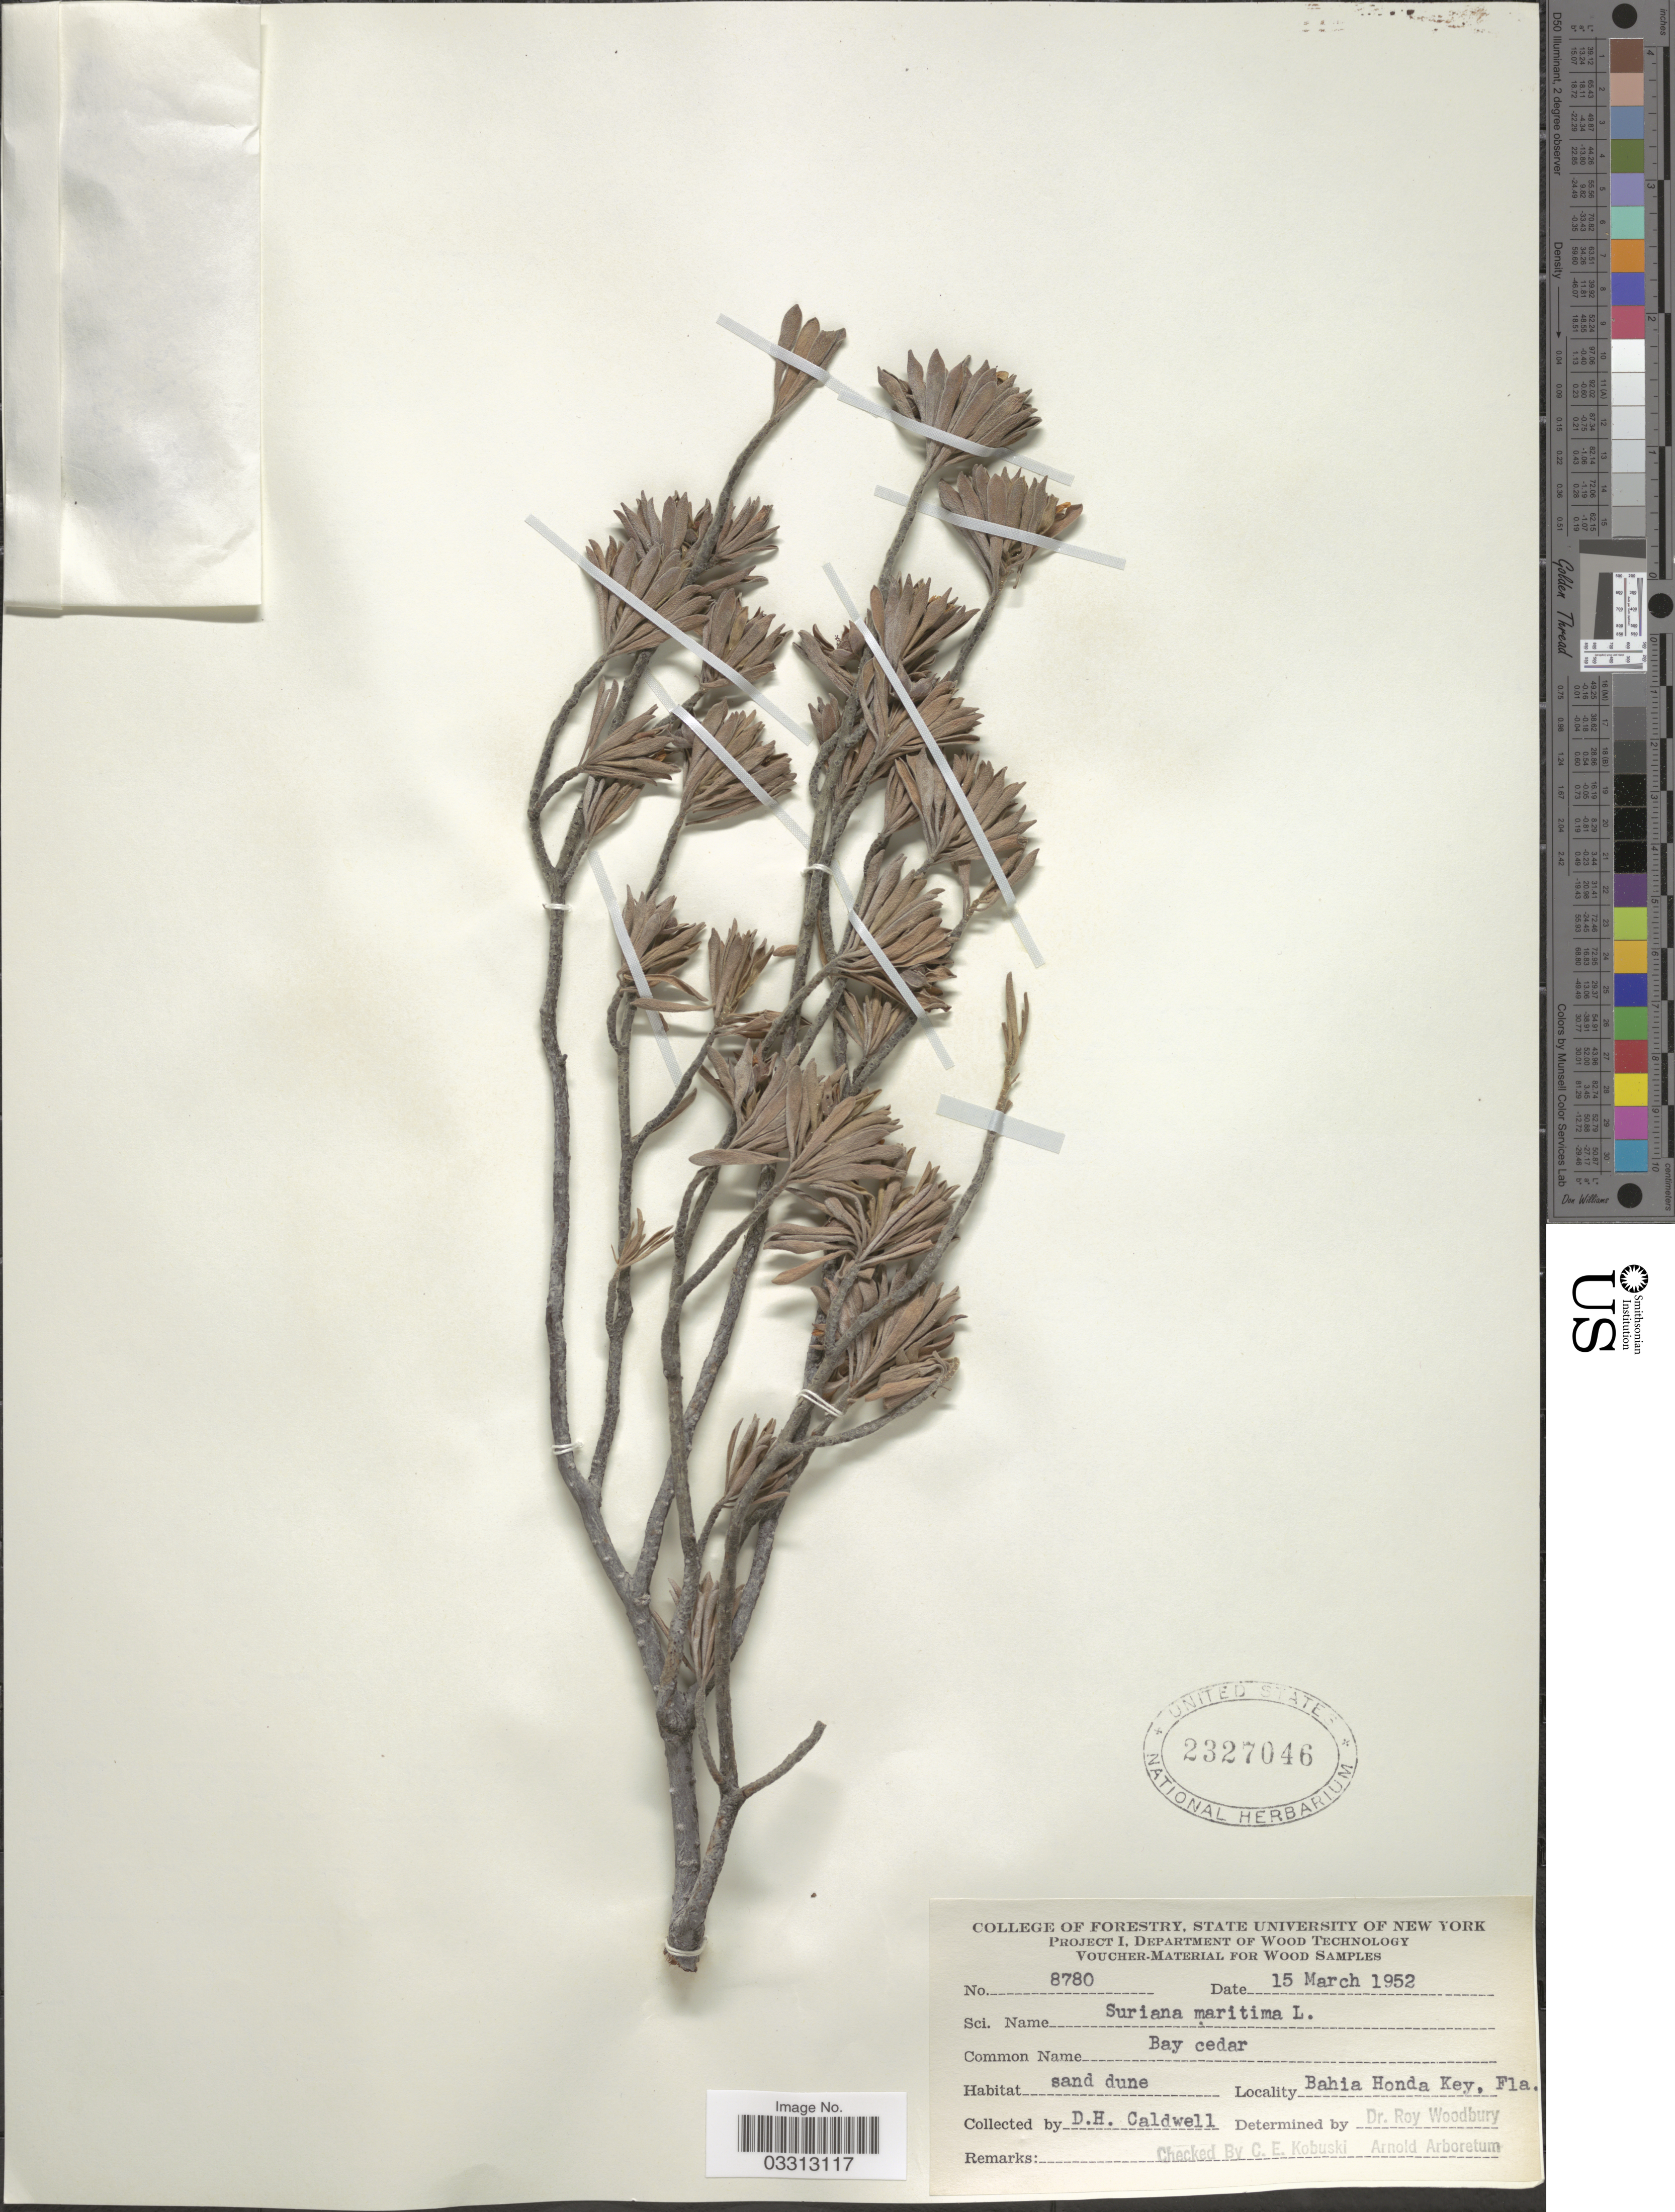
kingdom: Plantae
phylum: Tracheophyta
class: Magnoliopsida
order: Fabales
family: Surianaceae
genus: Suriana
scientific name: Suriana maritima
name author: L.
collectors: D. H. Caldwell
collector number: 8780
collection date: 1952-03-15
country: United States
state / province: Florida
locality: Bahia Honda Key, Fla.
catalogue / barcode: US 2327046